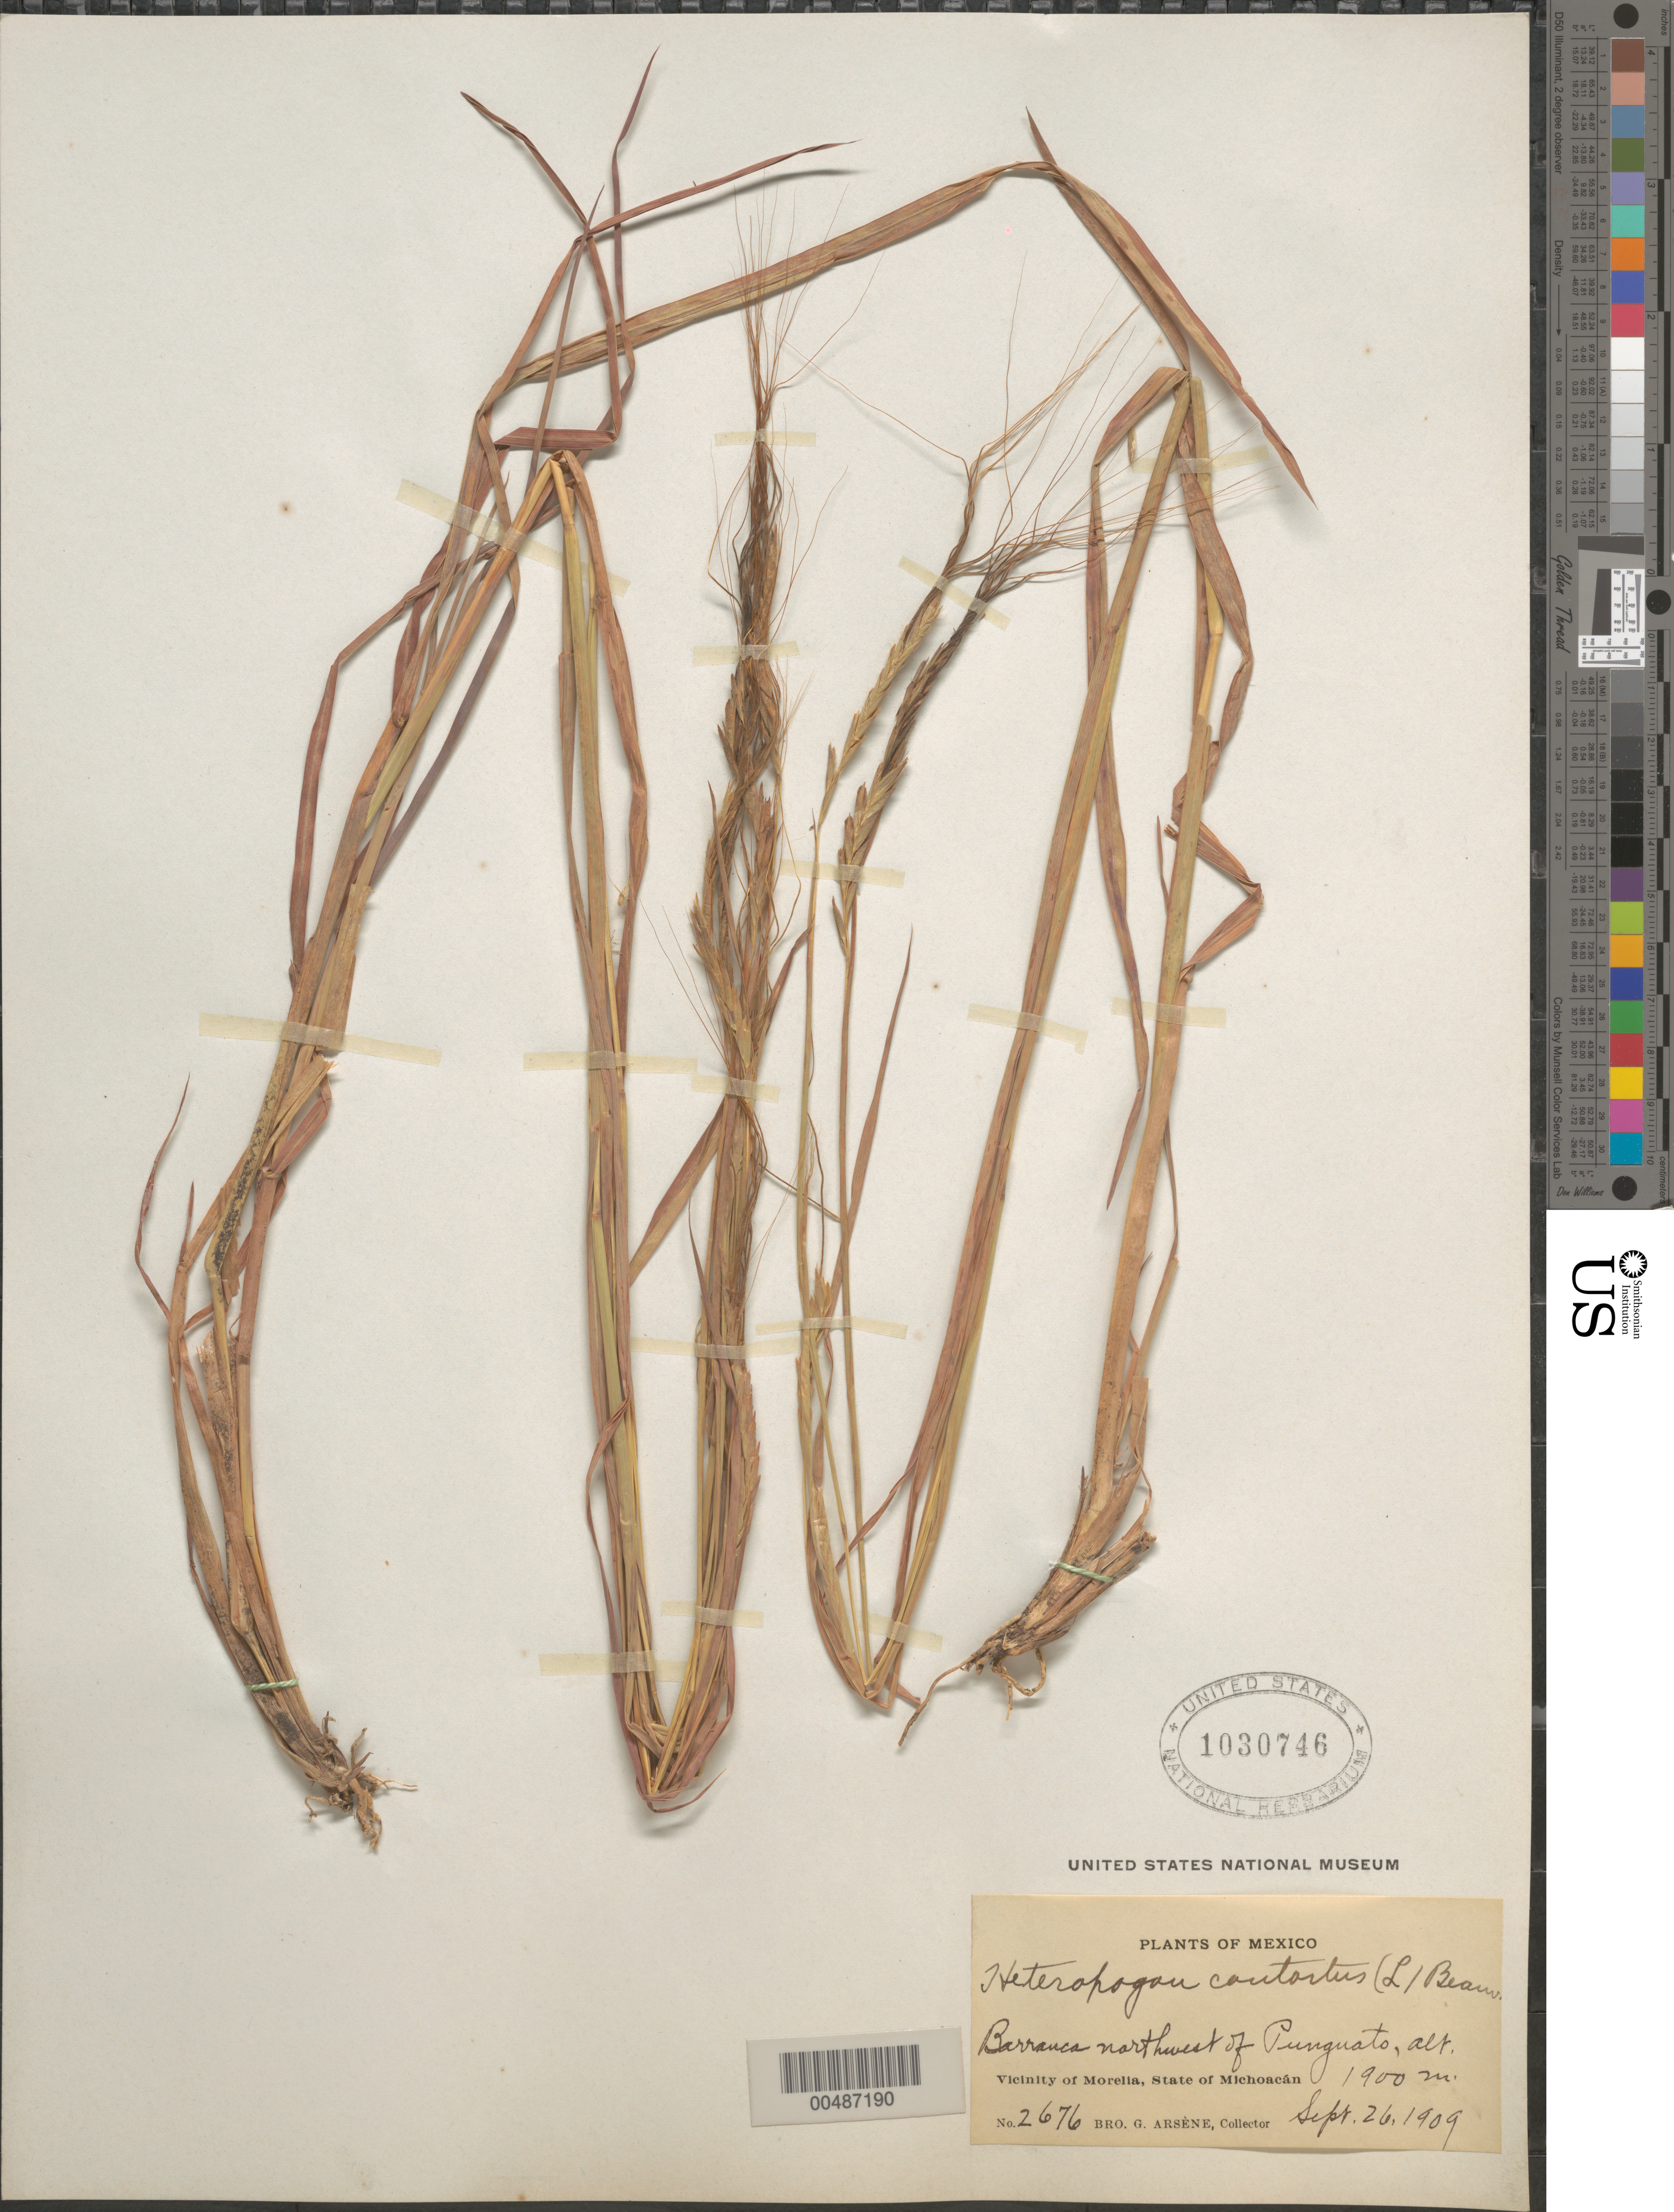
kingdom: Plantae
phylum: Tracheophyta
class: Liliopsida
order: Poales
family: Poaceae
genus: Heteropogon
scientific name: Heteropogon contortus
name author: (L.) P. Beauv. ex Roem. & Schult.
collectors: Bro. G. Arsène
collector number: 2676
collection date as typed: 26 Sep 1909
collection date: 1909-09-26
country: Mexico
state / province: Michoacán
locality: Barranca NW of Punguato, vicinity of Morelia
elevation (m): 1900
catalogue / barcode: US 1030746